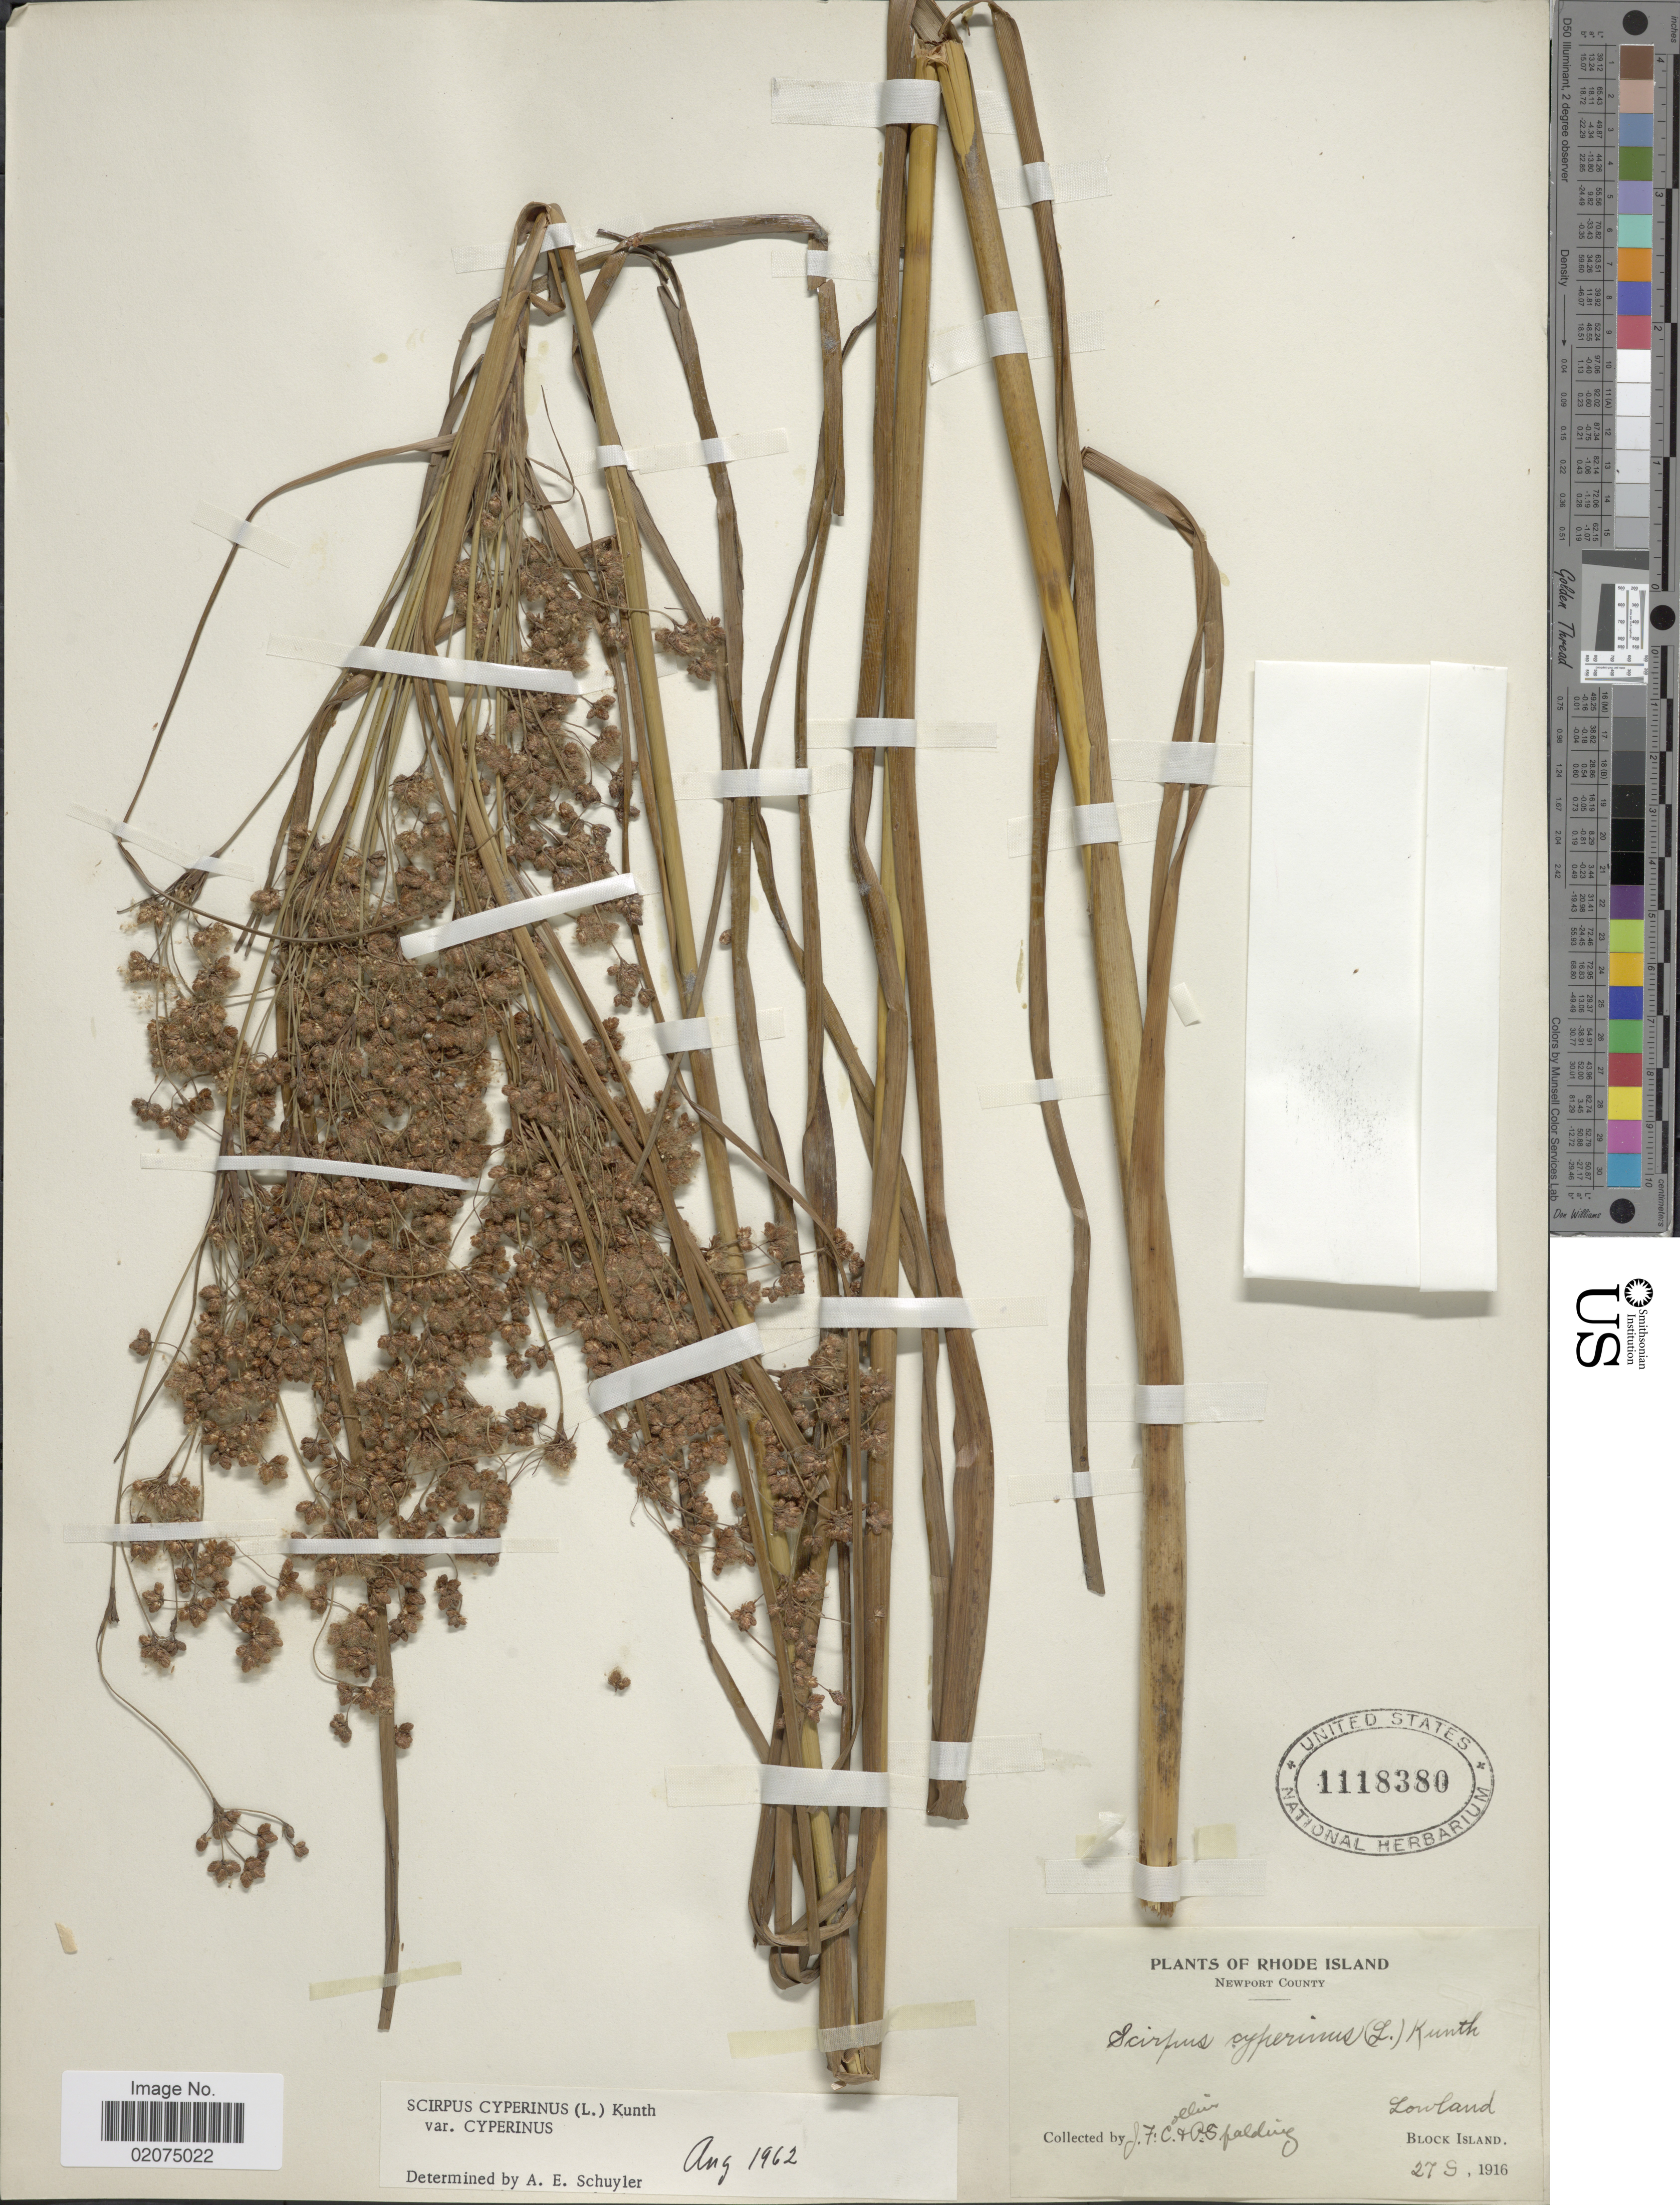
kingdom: Plantae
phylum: Tracheophyta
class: Liliopsida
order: Poales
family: Cyperaceae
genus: Scirpus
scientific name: Scirpus cyperinus (L.) Kunth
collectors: J. Collins & P. Spalding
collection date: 1916-09-27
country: United States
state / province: Rhode Island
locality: Newport County, Lowland, Block Island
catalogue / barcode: US 1118380